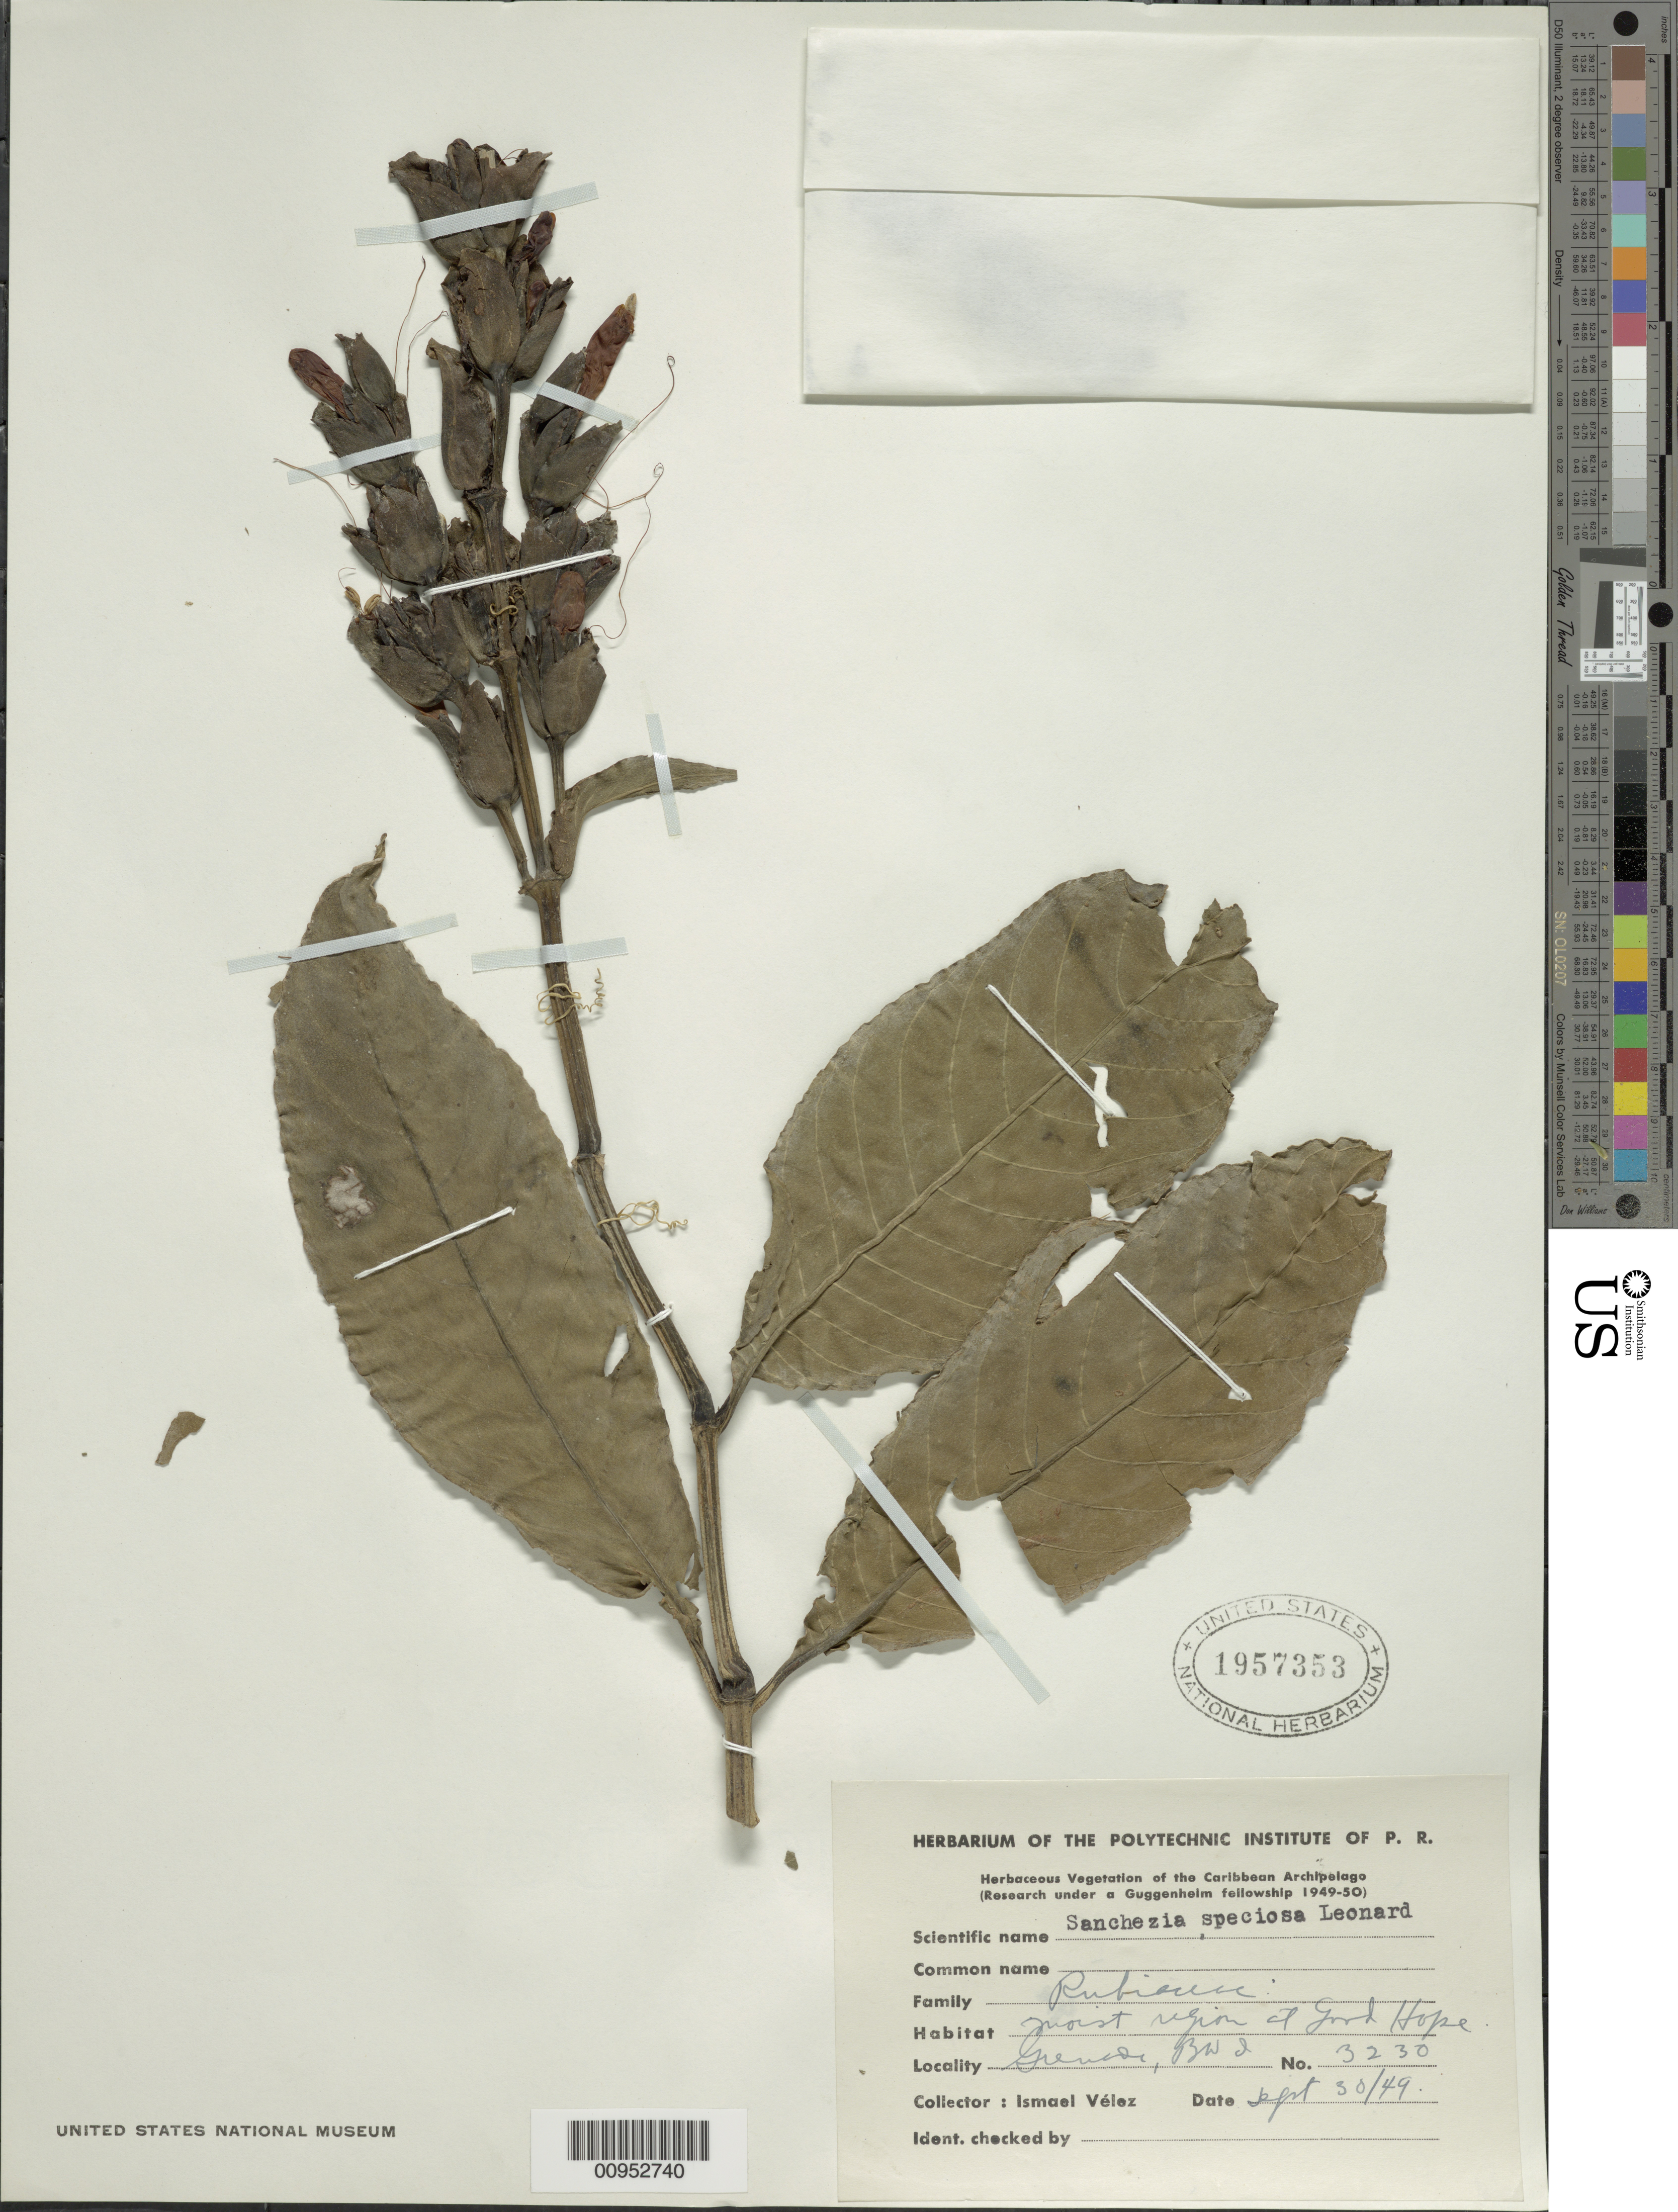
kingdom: Plantae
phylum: Tracheophyta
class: Magnoliopsida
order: Lamiales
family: Acanthaceae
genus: Sanchezia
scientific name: Sanchezia oblonga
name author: Ruiz & Pav.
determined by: Azevedo, Igor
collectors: I. Velez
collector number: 3230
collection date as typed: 30 Sep 1949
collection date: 1949-09-30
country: Grenada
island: Grenada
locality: Good Hope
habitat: Moist region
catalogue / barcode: US 1957353